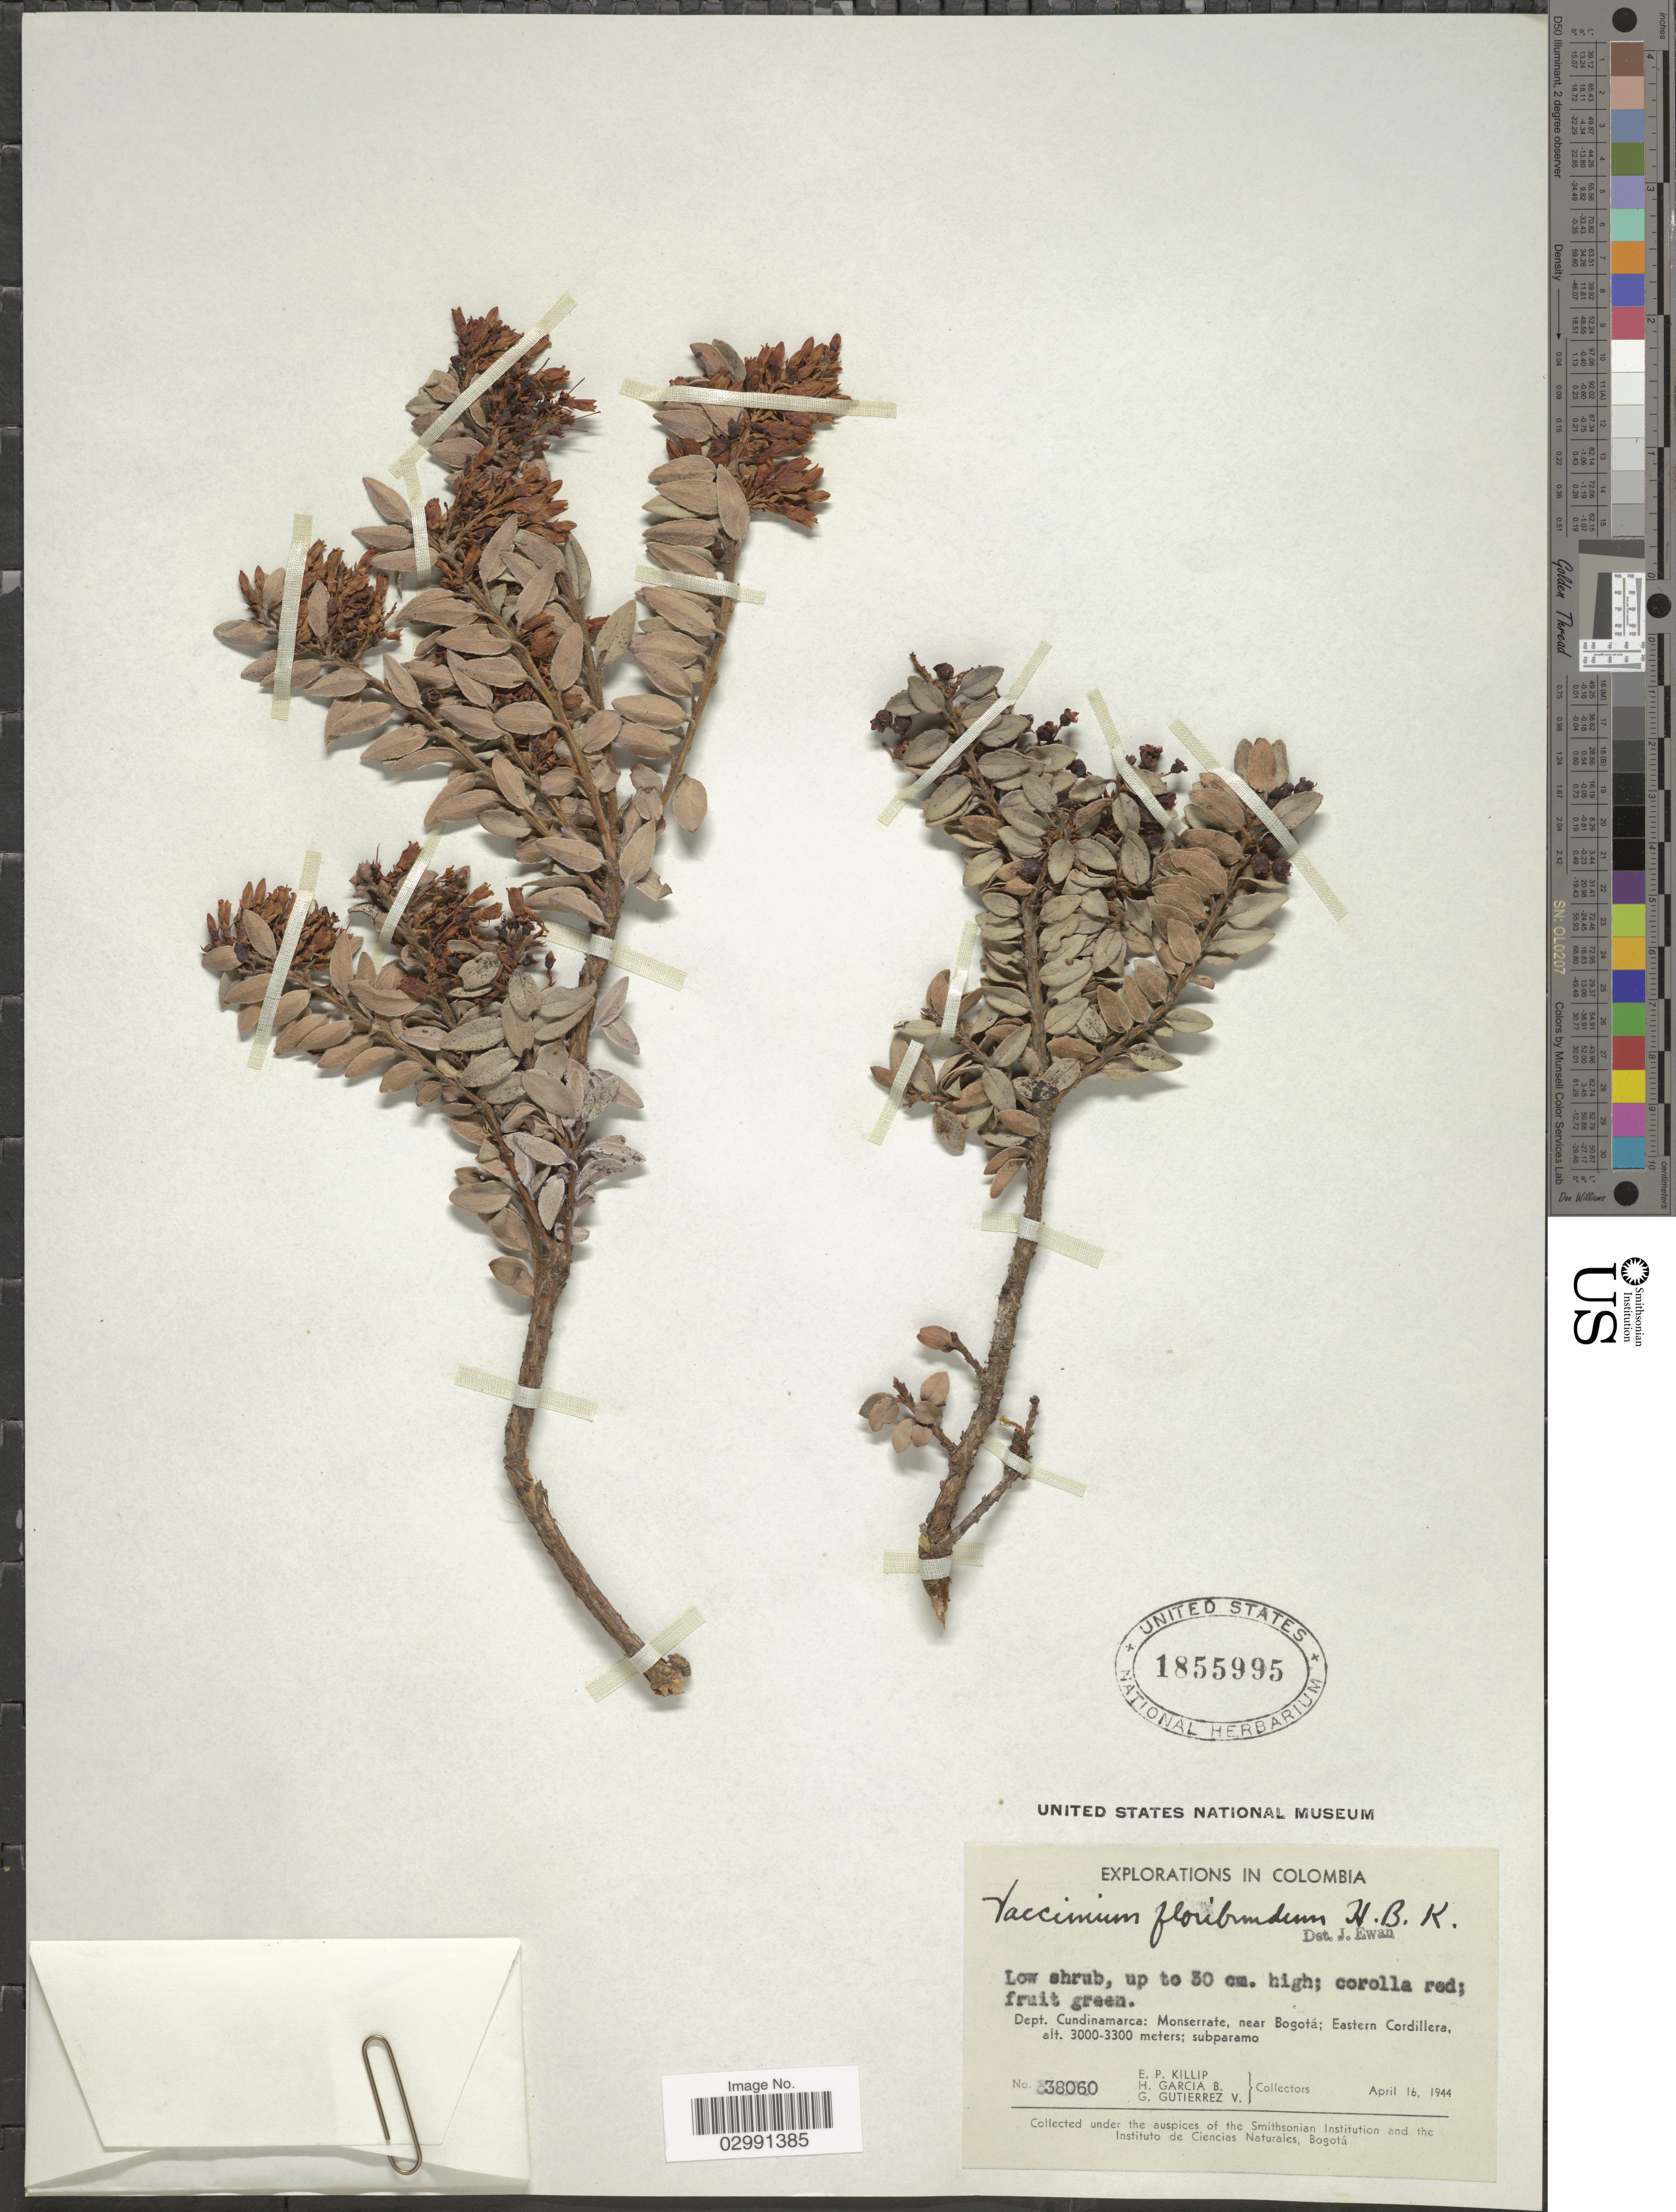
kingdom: Plantae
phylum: Tracheophyta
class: Magnoliopsida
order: Ericales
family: Ericaceae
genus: Vaccinium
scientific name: Vaccinium floribundum var. floribundum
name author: Kunth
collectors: E. P. Killip, H. García B. & G. Gutiérrez V.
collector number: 38060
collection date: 1944-04-16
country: Colombia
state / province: Cundinamarca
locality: Dept. Cundinamarca: Monserrate, near Bogotá; Eastern Cordillera.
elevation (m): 3000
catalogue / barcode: US 1855995